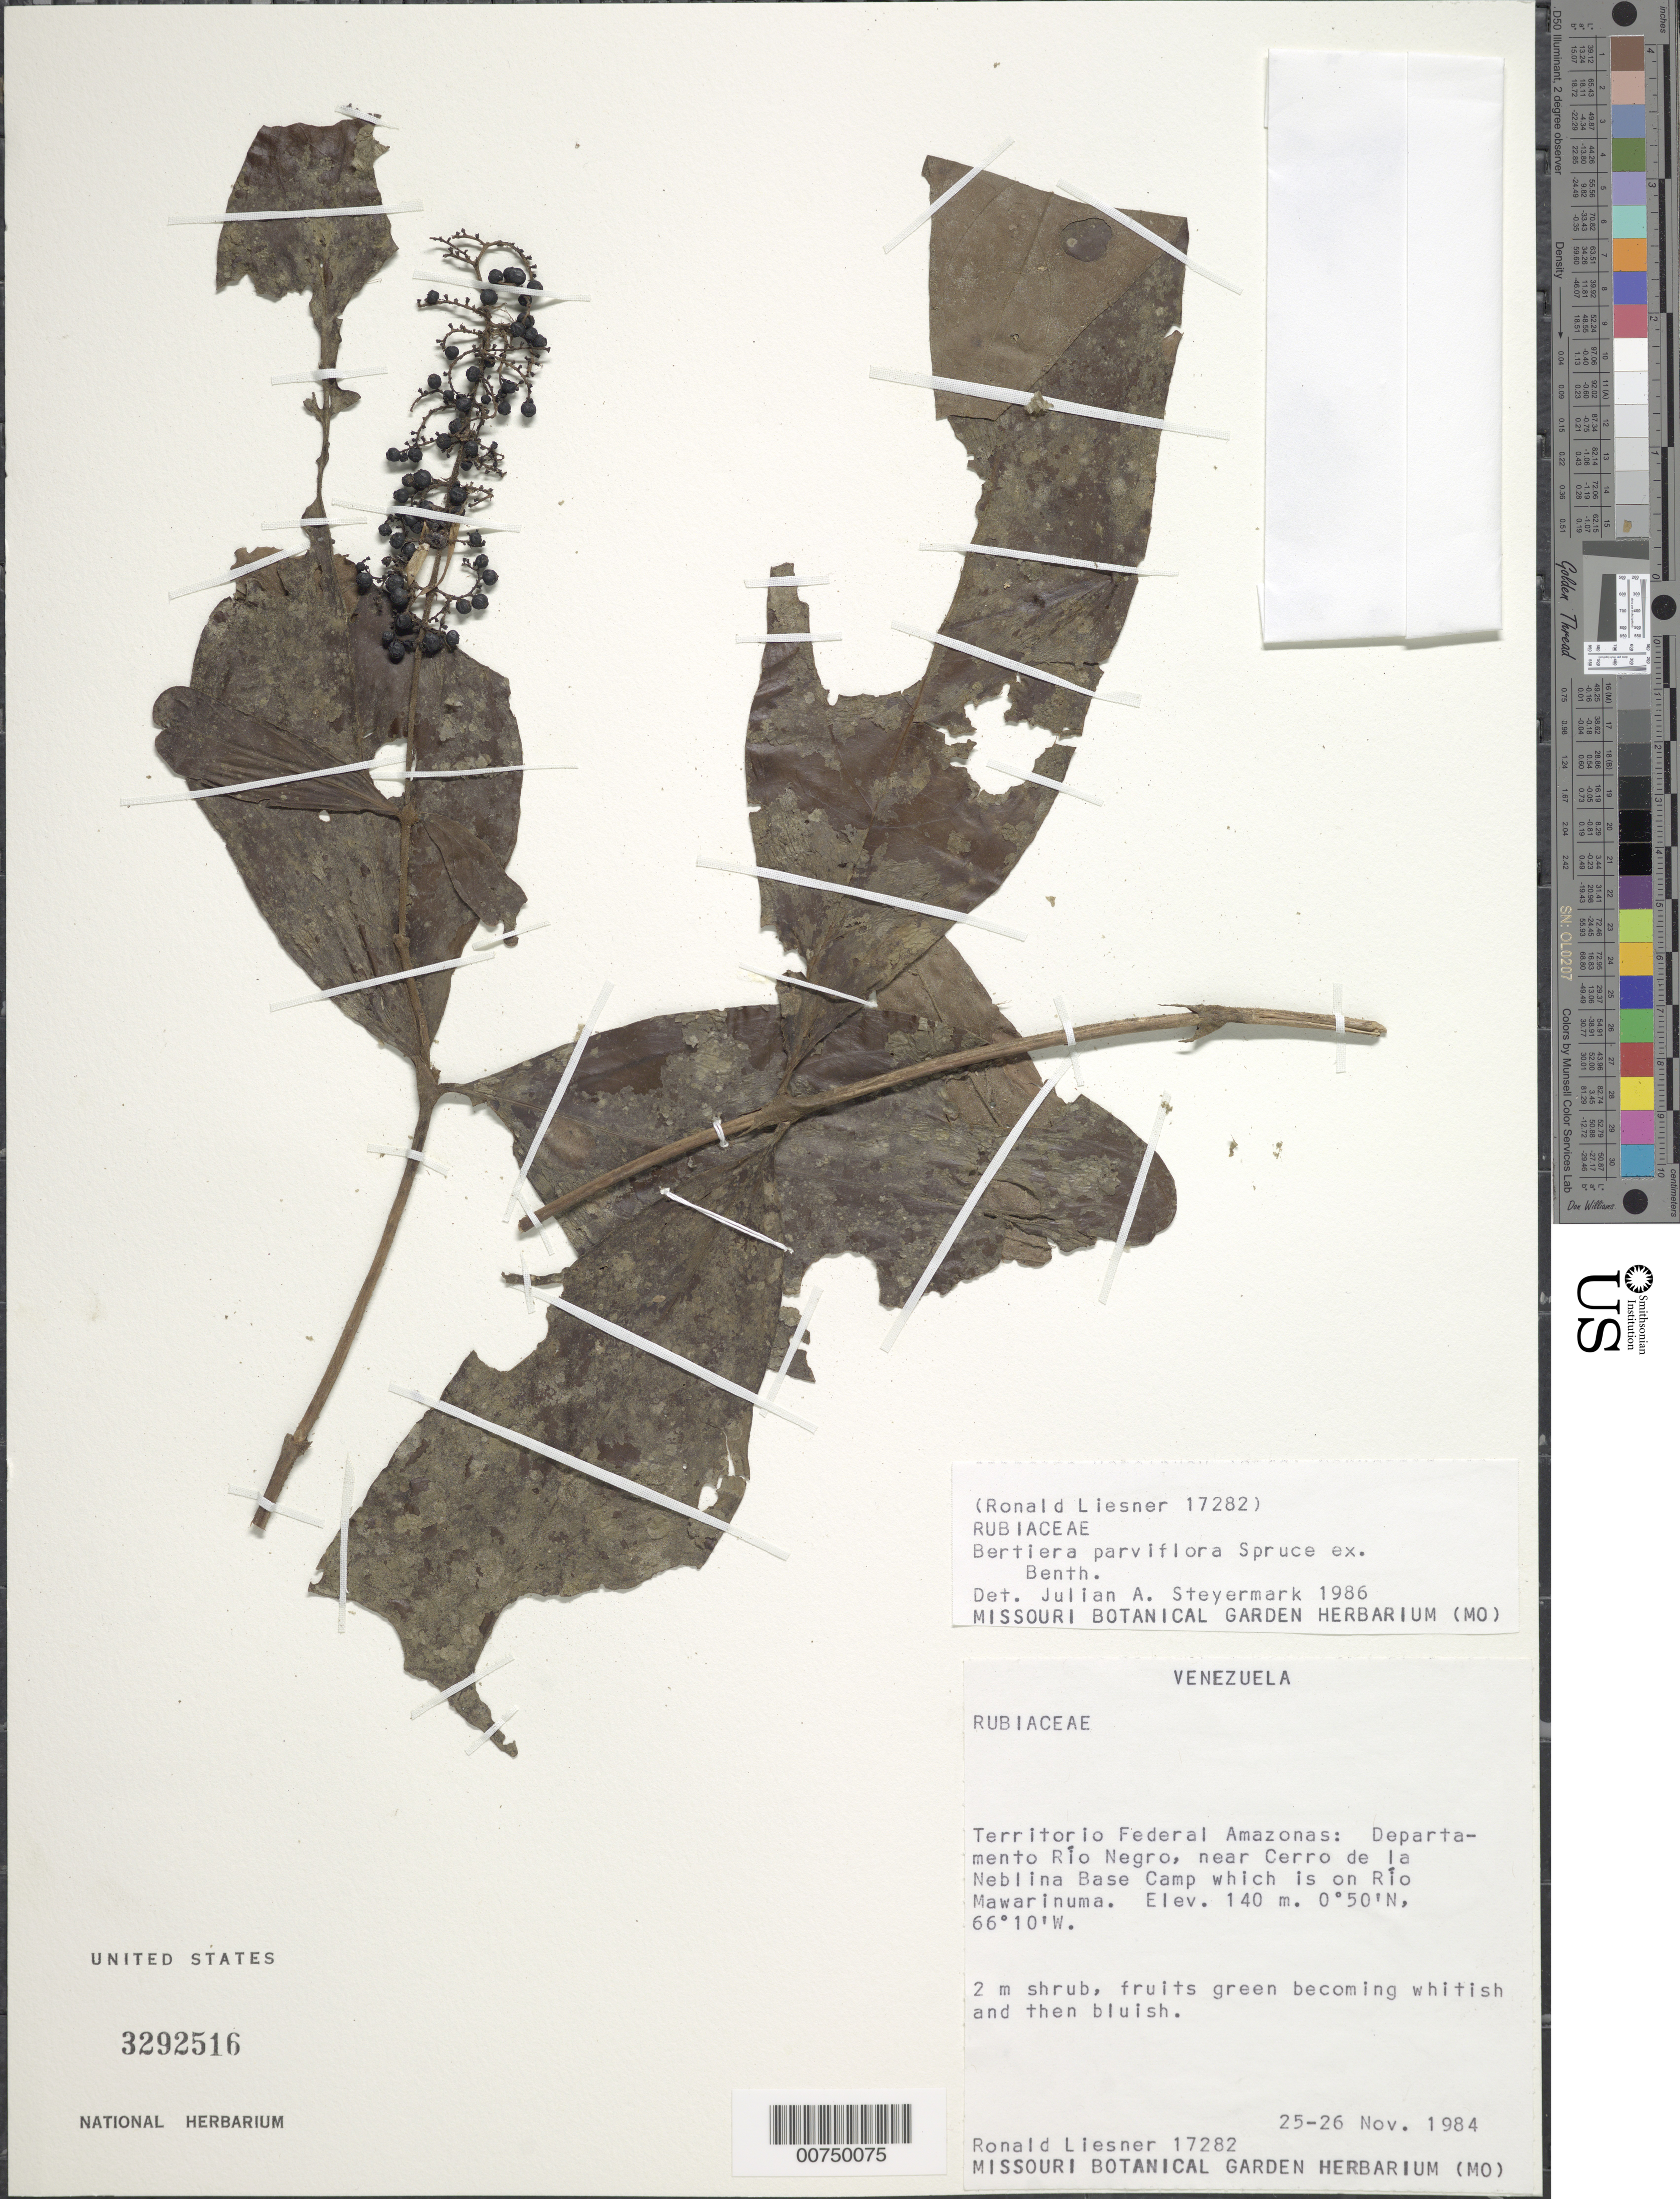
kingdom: Plantae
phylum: Tracheophyta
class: Magnoliopsida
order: Gentianales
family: Rubiaceae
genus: Bertiera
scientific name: Bertiera parviflora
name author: Spruce ex K. Schum.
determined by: Steyermark, Julian A., (VEN)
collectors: R. L. Liesner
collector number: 17282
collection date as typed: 25-Nov-84 to 26-Nov-84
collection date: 1984-11-25/1984-11-26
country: Venezuela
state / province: Amazonas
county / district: Río Negro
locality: Cerro de La Neblina Base Camp, close to, on Río Mawarinuma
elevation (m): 140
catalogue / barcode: US 3292516